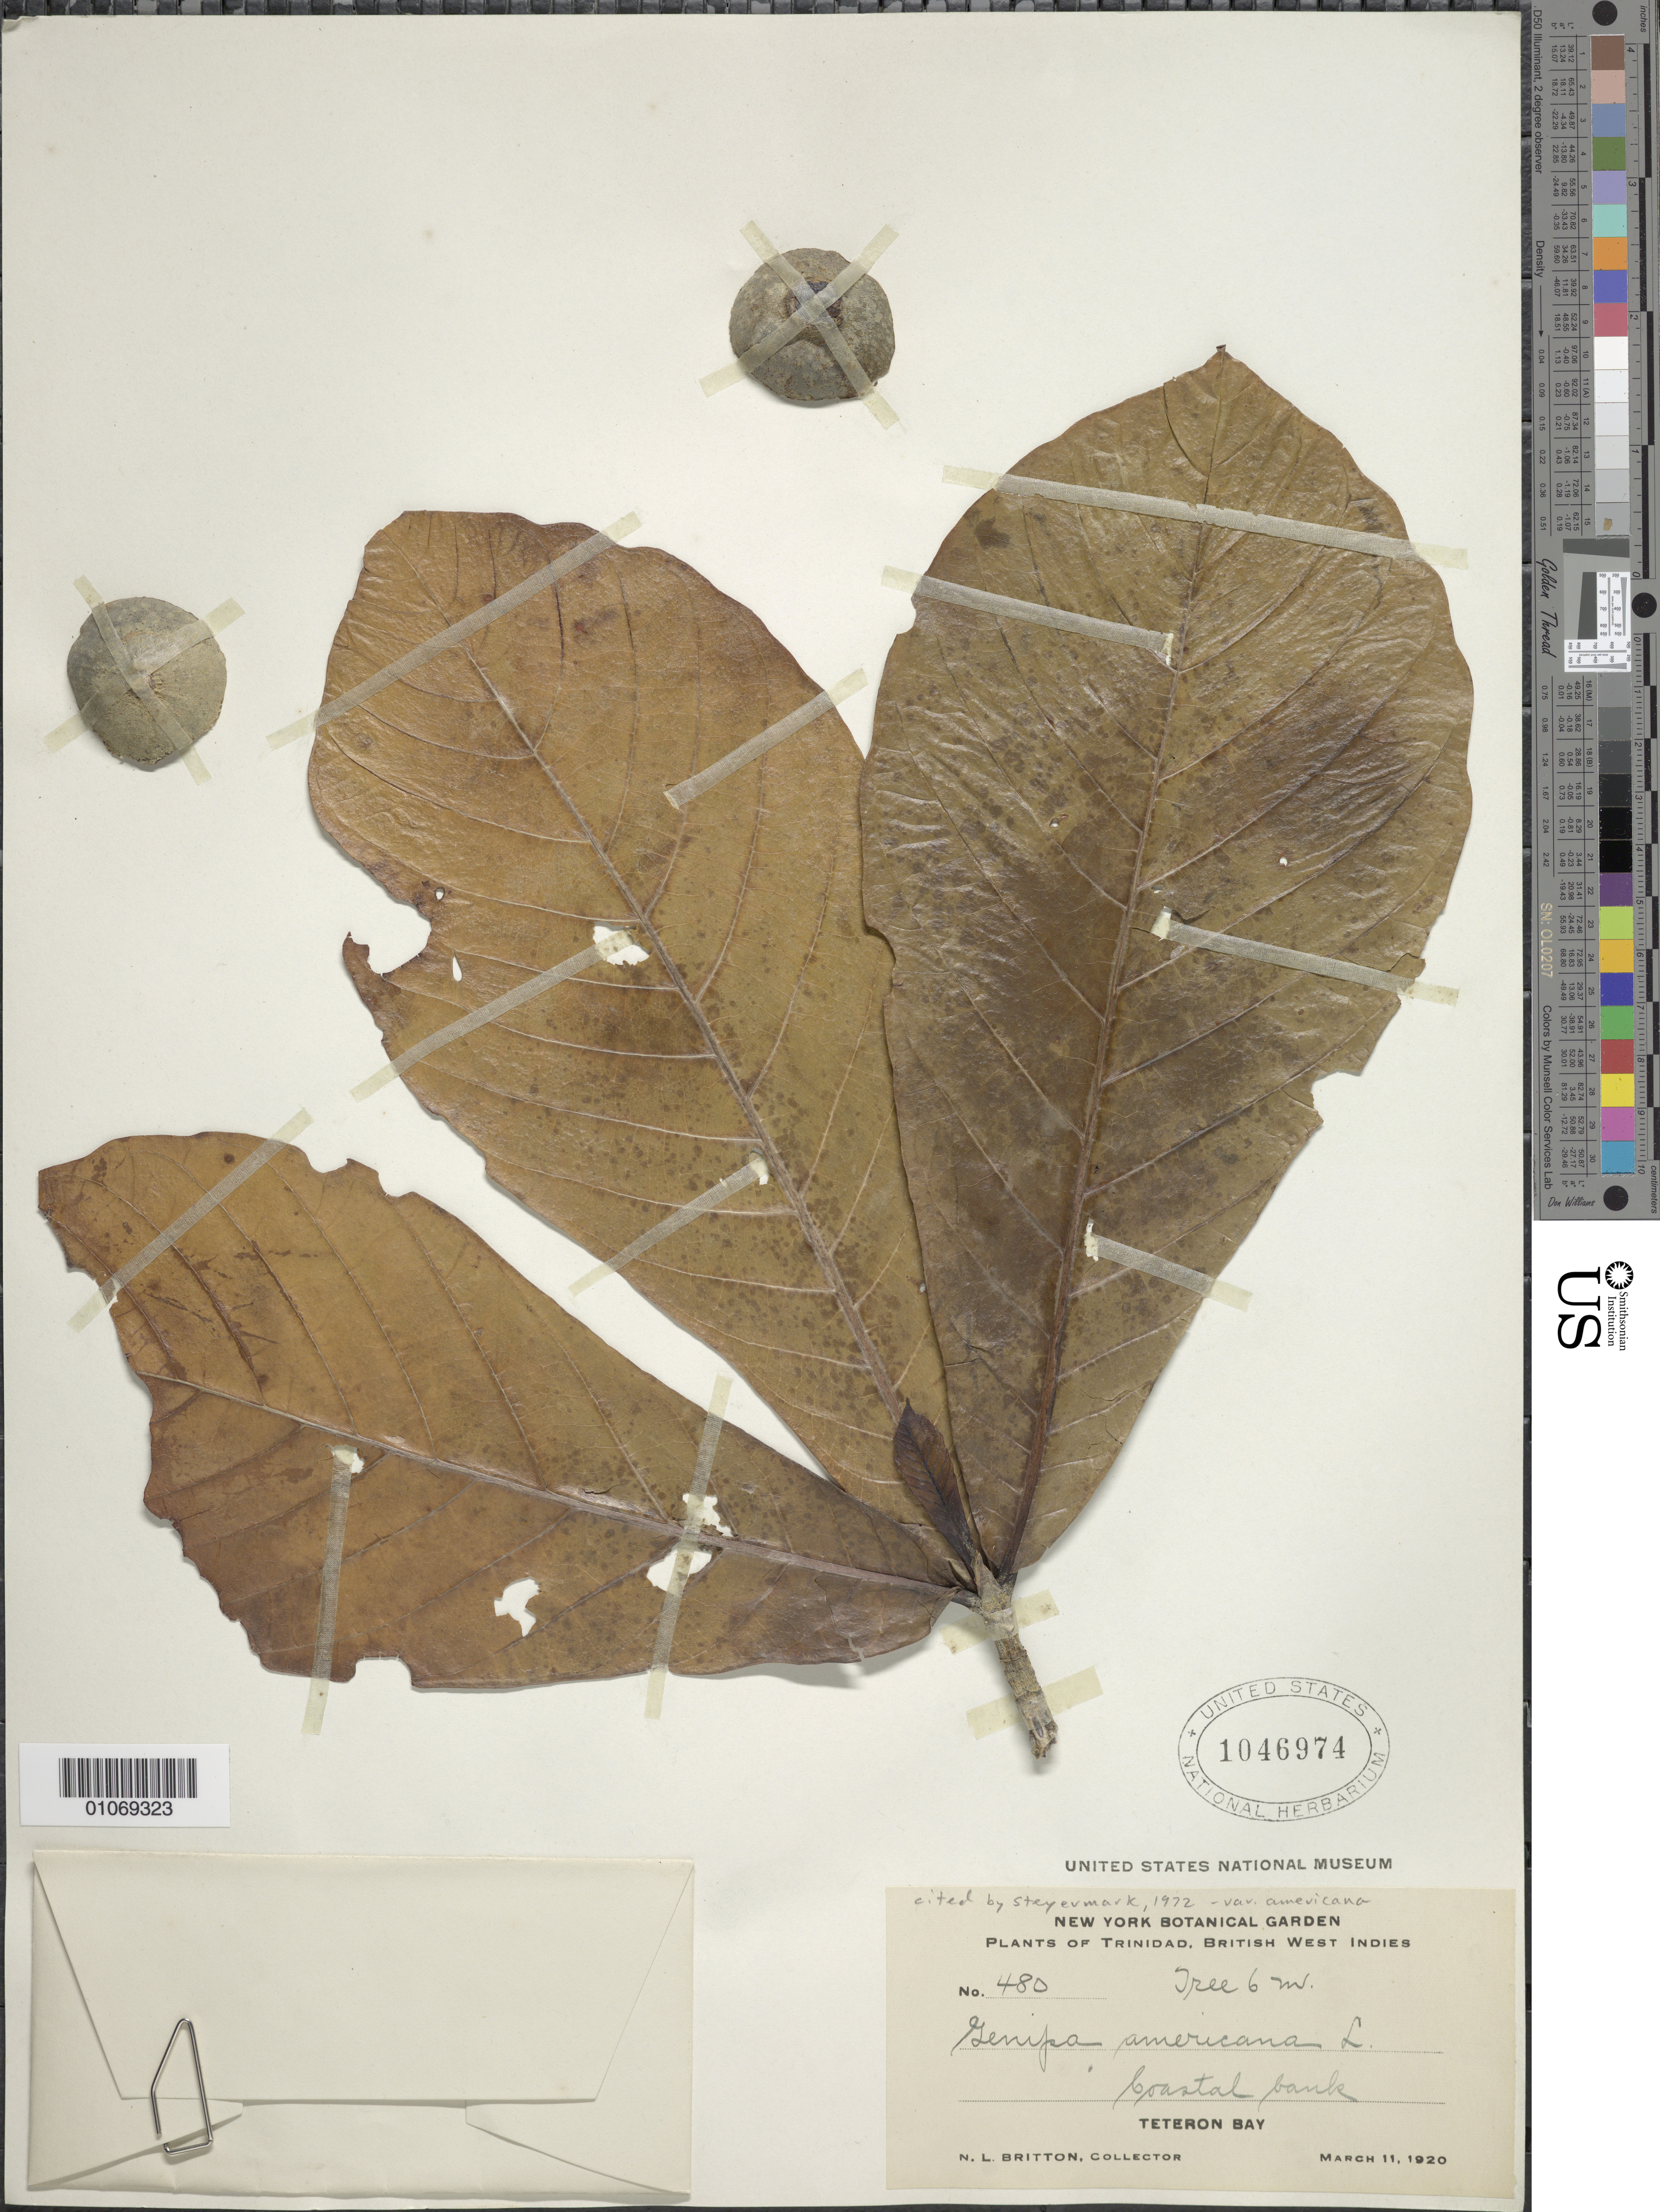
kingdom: Plantae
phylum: Tracheophyta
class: Magnoliopsida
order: Gentianales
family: Rubiaceae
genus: Genipa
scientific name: Genipa americana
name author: L.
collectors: N. Britton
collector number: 480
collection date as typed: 11 Mar 1920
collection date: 1920-03-11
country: Trinidad and Tobago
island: Trinidad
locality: Teteron Bay, coastal bank.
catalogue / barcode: US 1046974